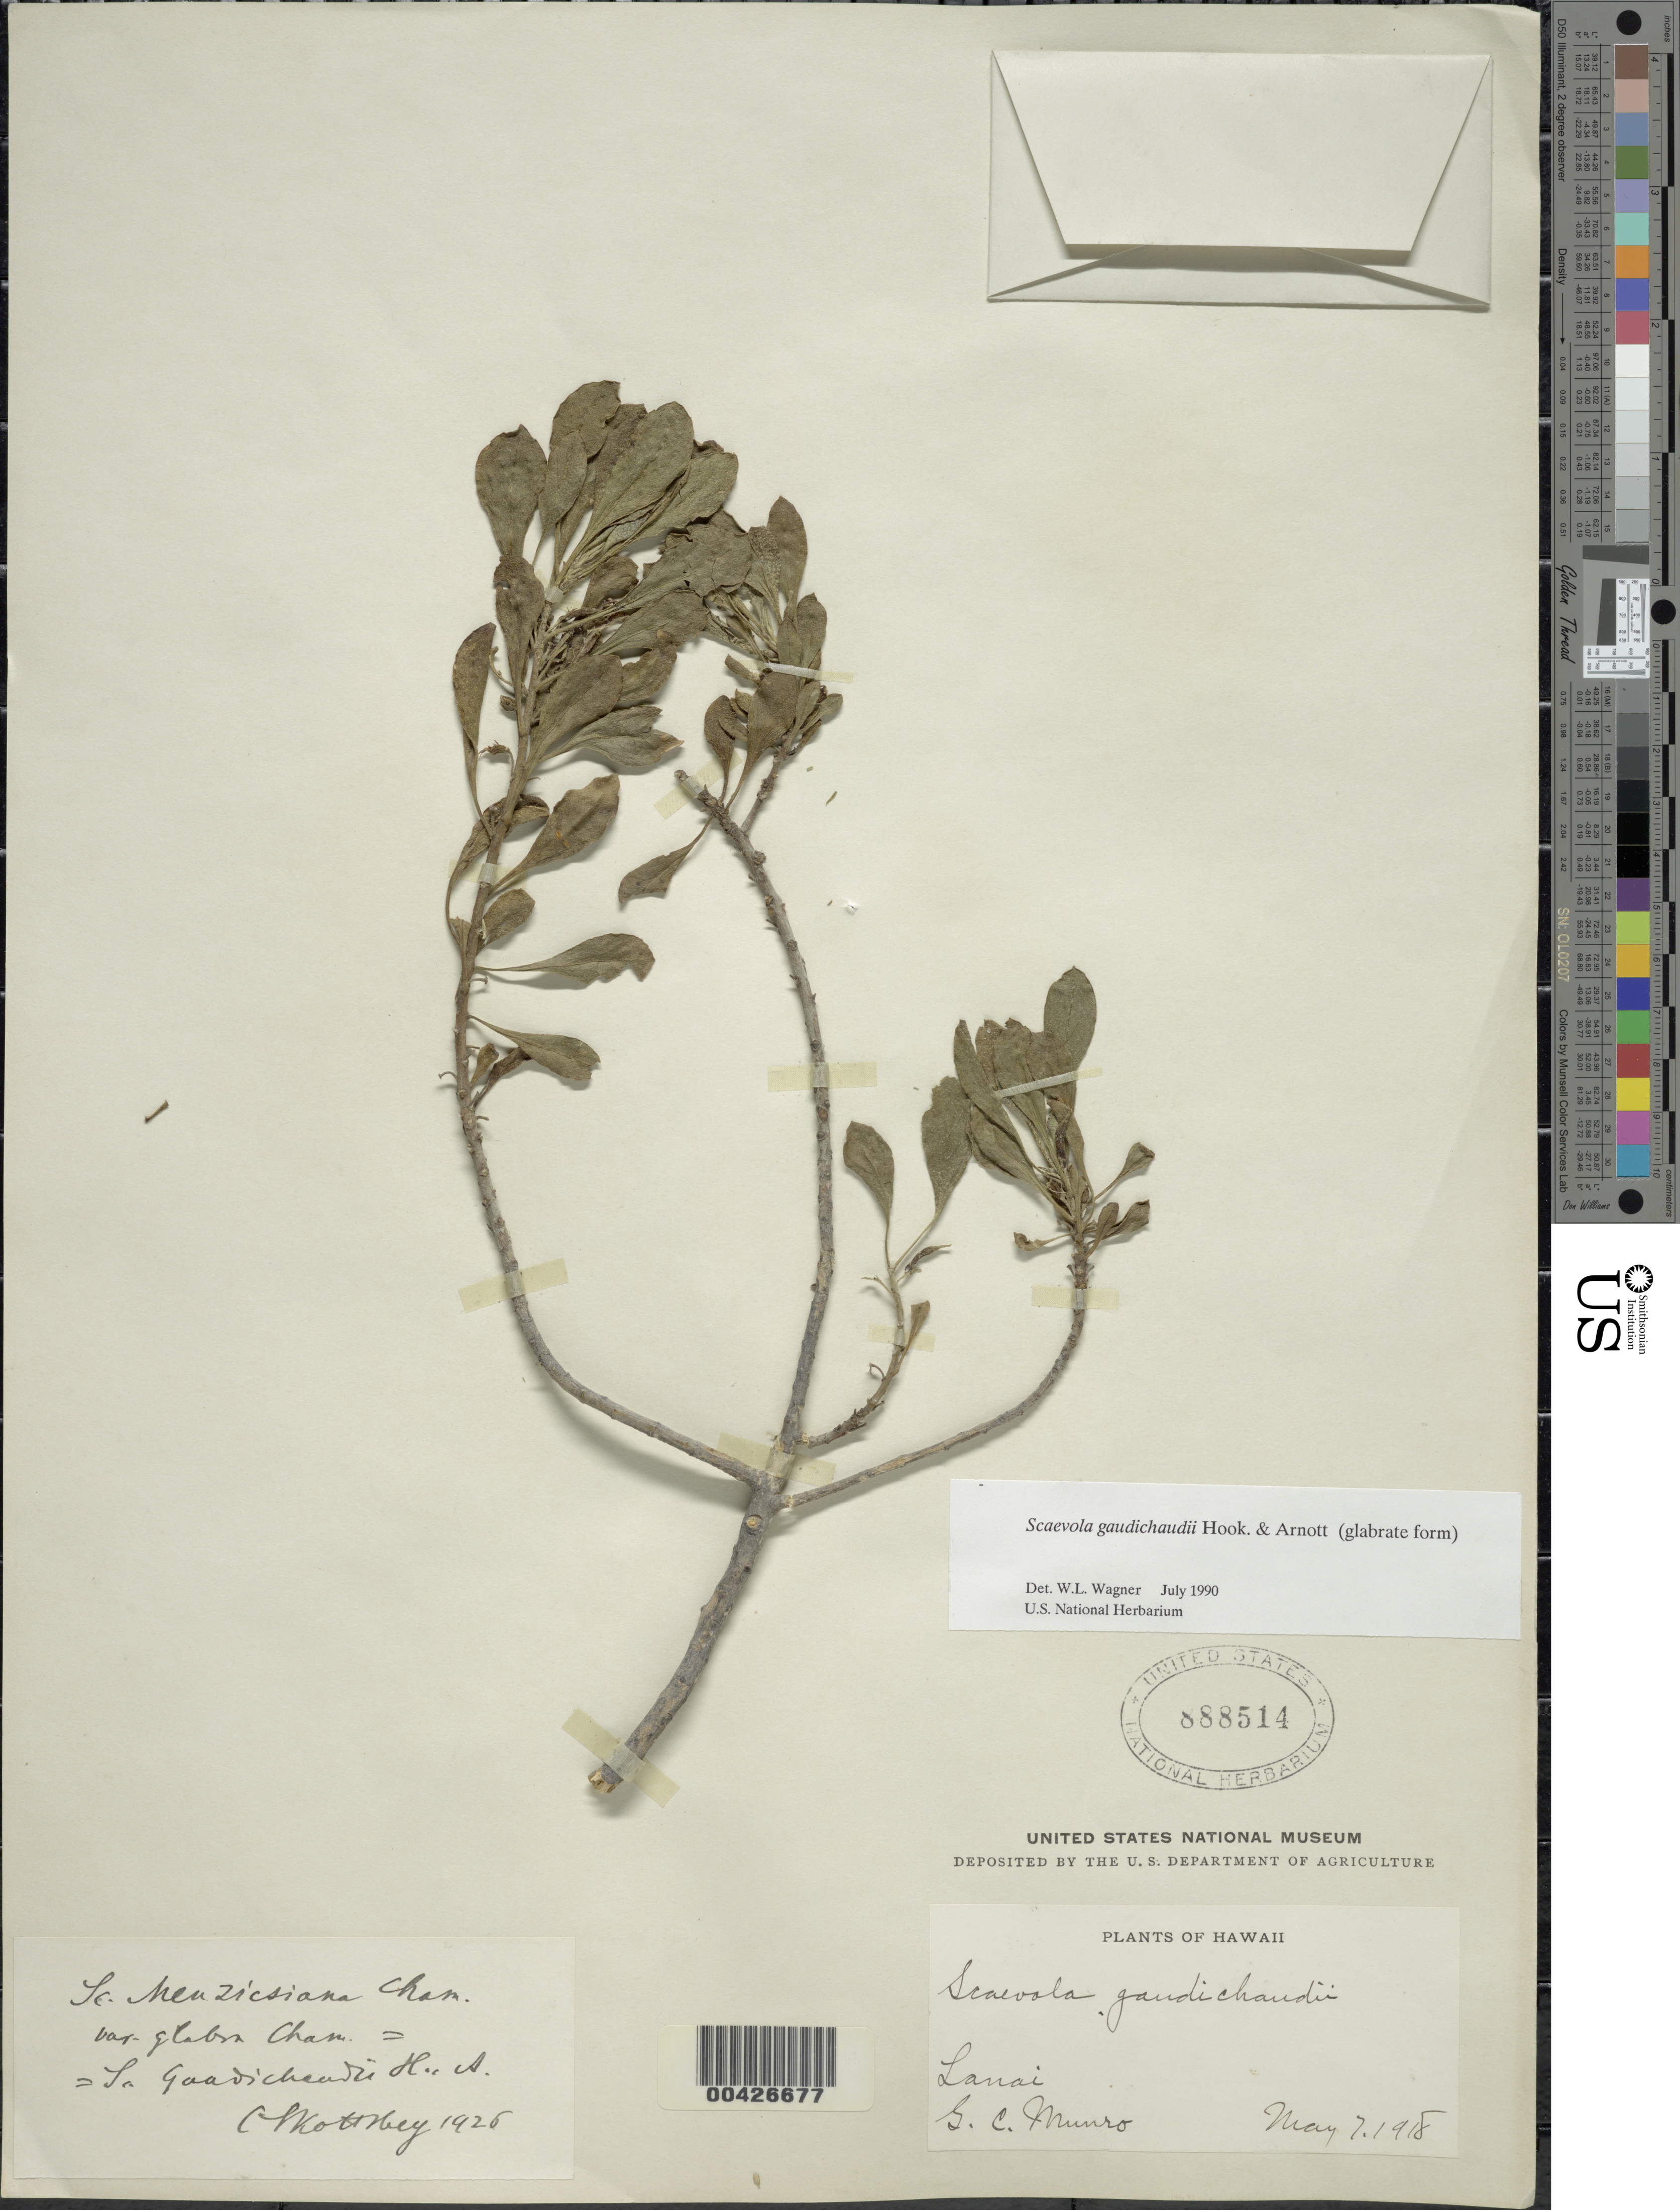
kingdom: Plantae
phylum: Tracheophyta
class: Magnoliopsida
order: Asterales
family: Goodeniaceae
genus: Scaevola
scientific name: Scaevola gaudichaudii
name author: Hook. & Arn.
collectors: G. C. Munro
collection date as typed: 7 May 1918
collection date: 1918-05-07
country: United States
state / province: Hawaii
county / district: Maui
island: Lana'i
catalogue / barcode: US 888514